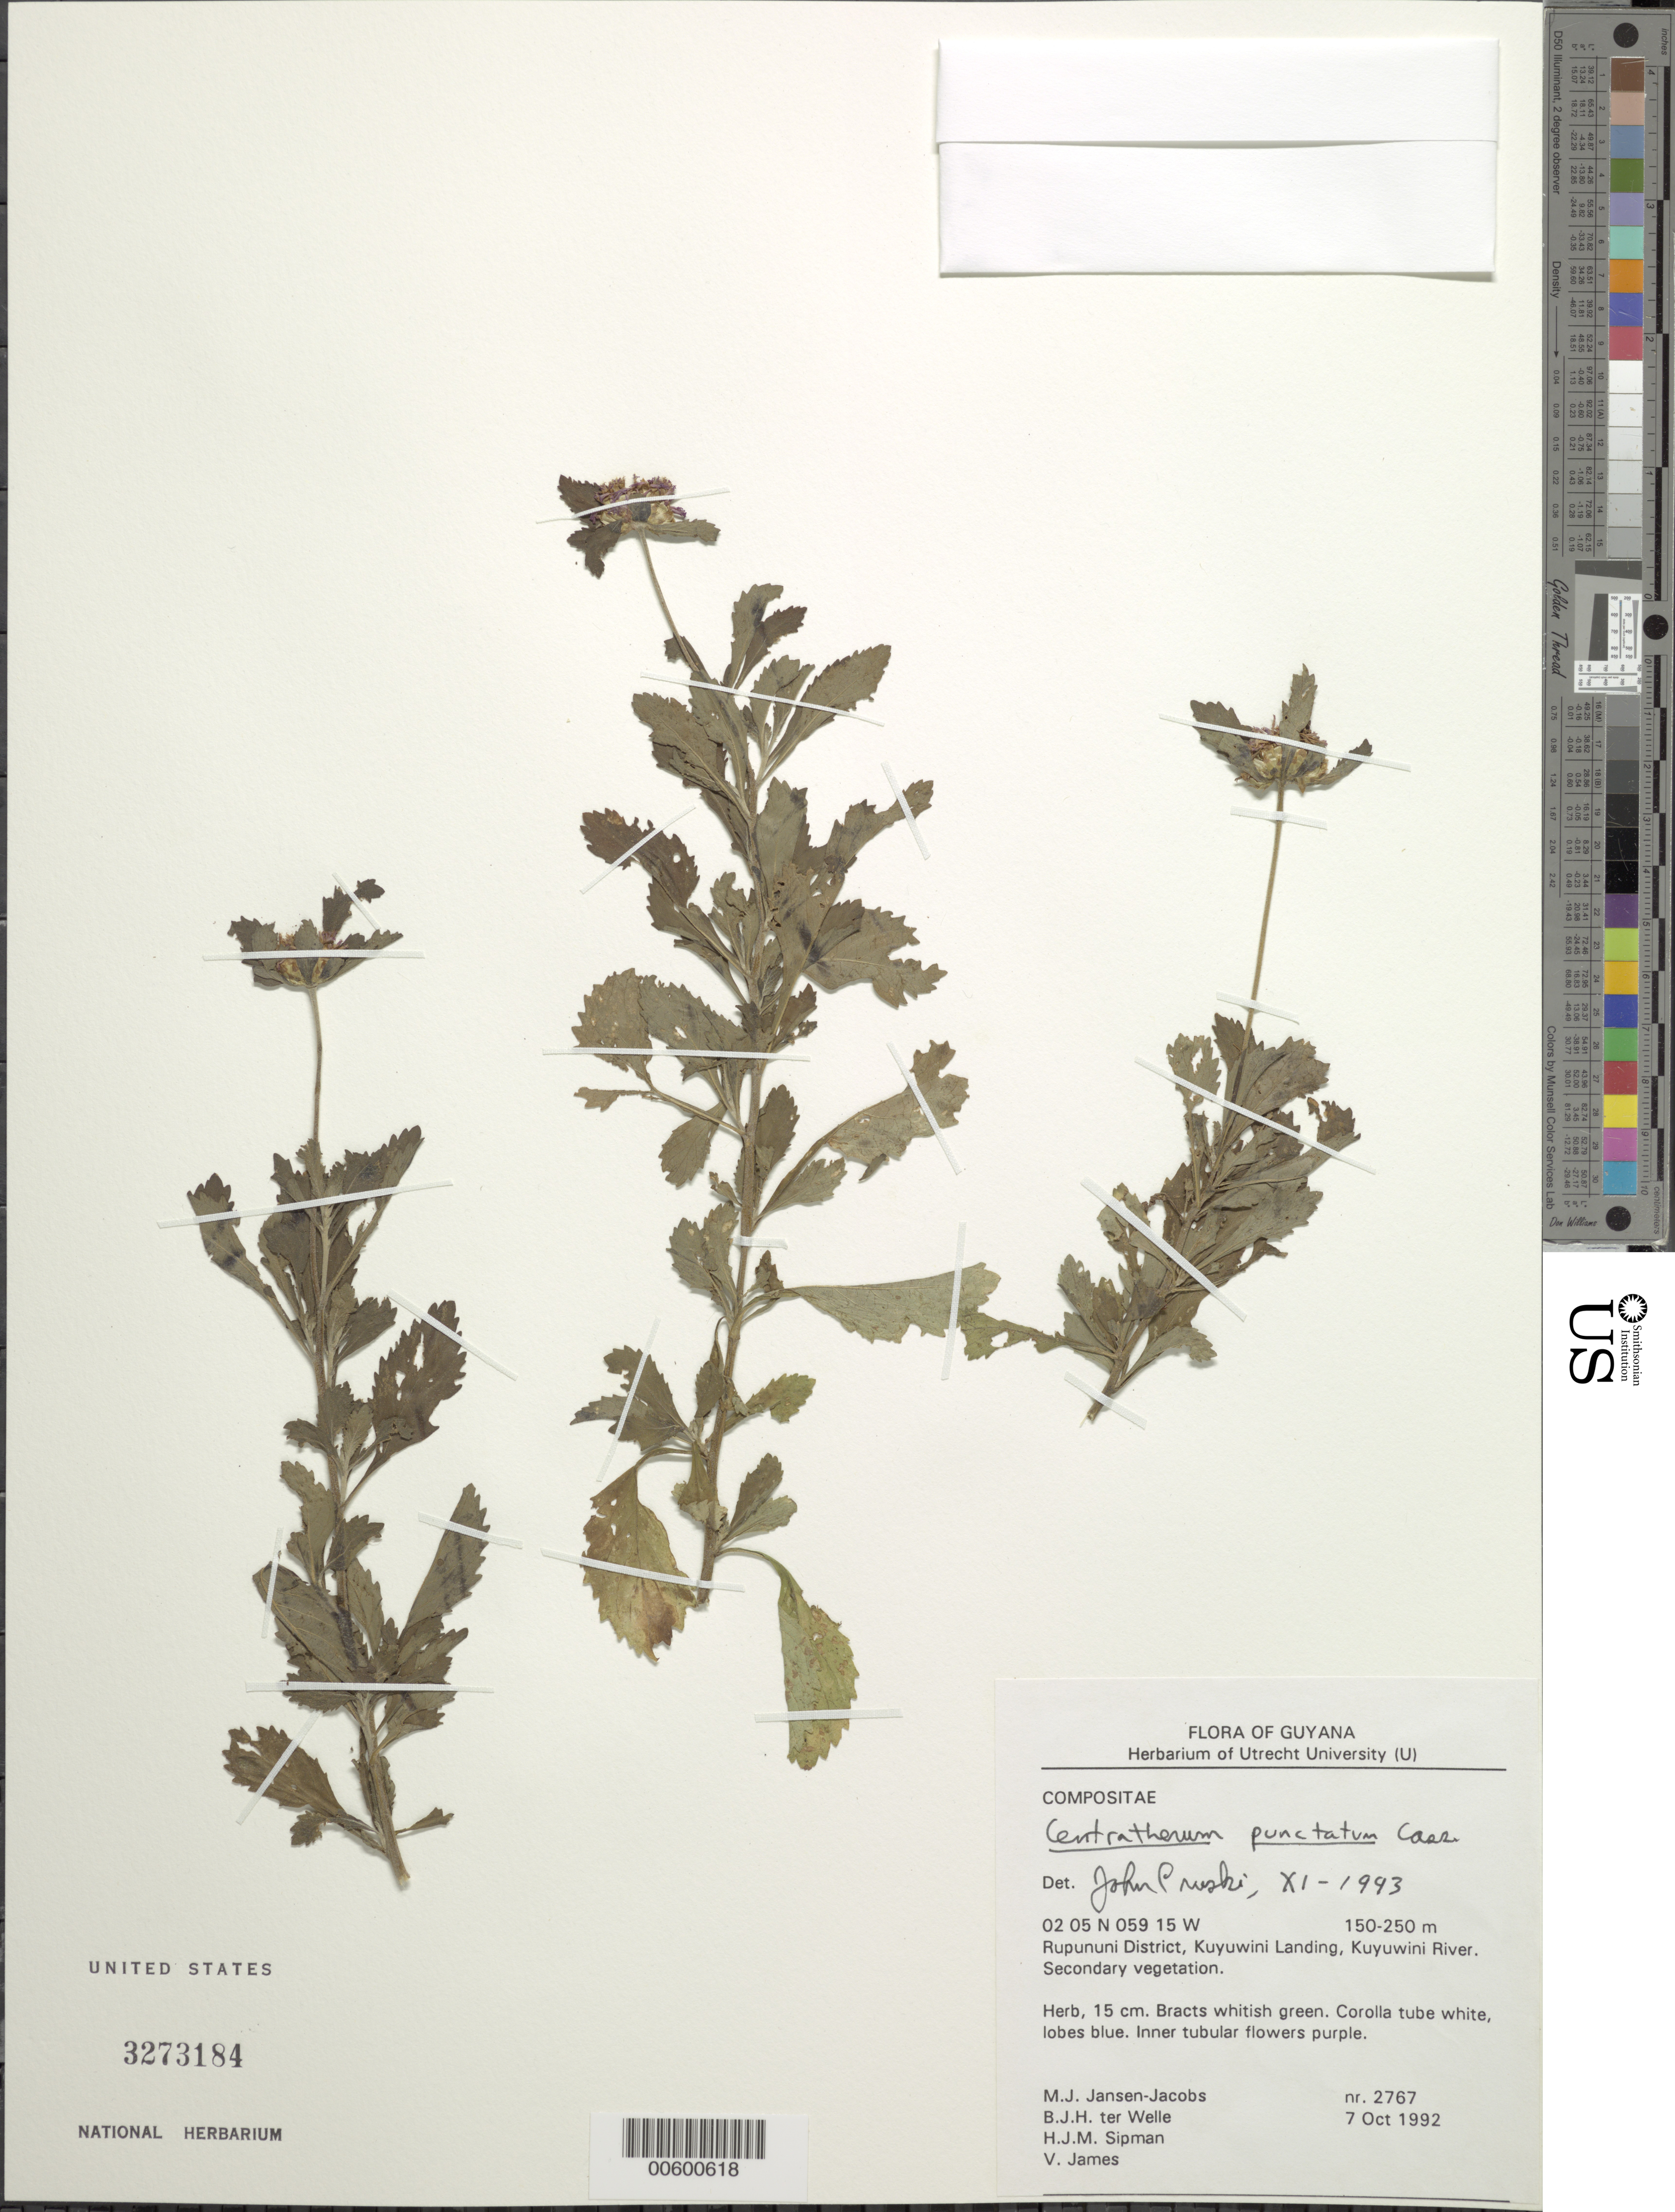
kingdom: Plantae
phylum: Tracheophyta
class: Magnoliopsida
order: Asterales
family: Asteraceae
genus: Centratherum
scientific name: Centratherum punctatum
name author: Cass.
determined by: Pruski, J. F.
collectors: M. J. Jansen-Jacobs, B. Welle, H. J. M. Sipman & V. James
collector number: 2767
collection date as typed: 7-Oct-92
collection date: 1992-10-07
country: Guyana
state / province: U. Takutu-U. Essequibo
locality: Kuyuwini Landing, Kuyuwini River, Rupununi District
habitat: Secondary vegetation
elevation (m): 150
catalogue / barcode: US 3273184